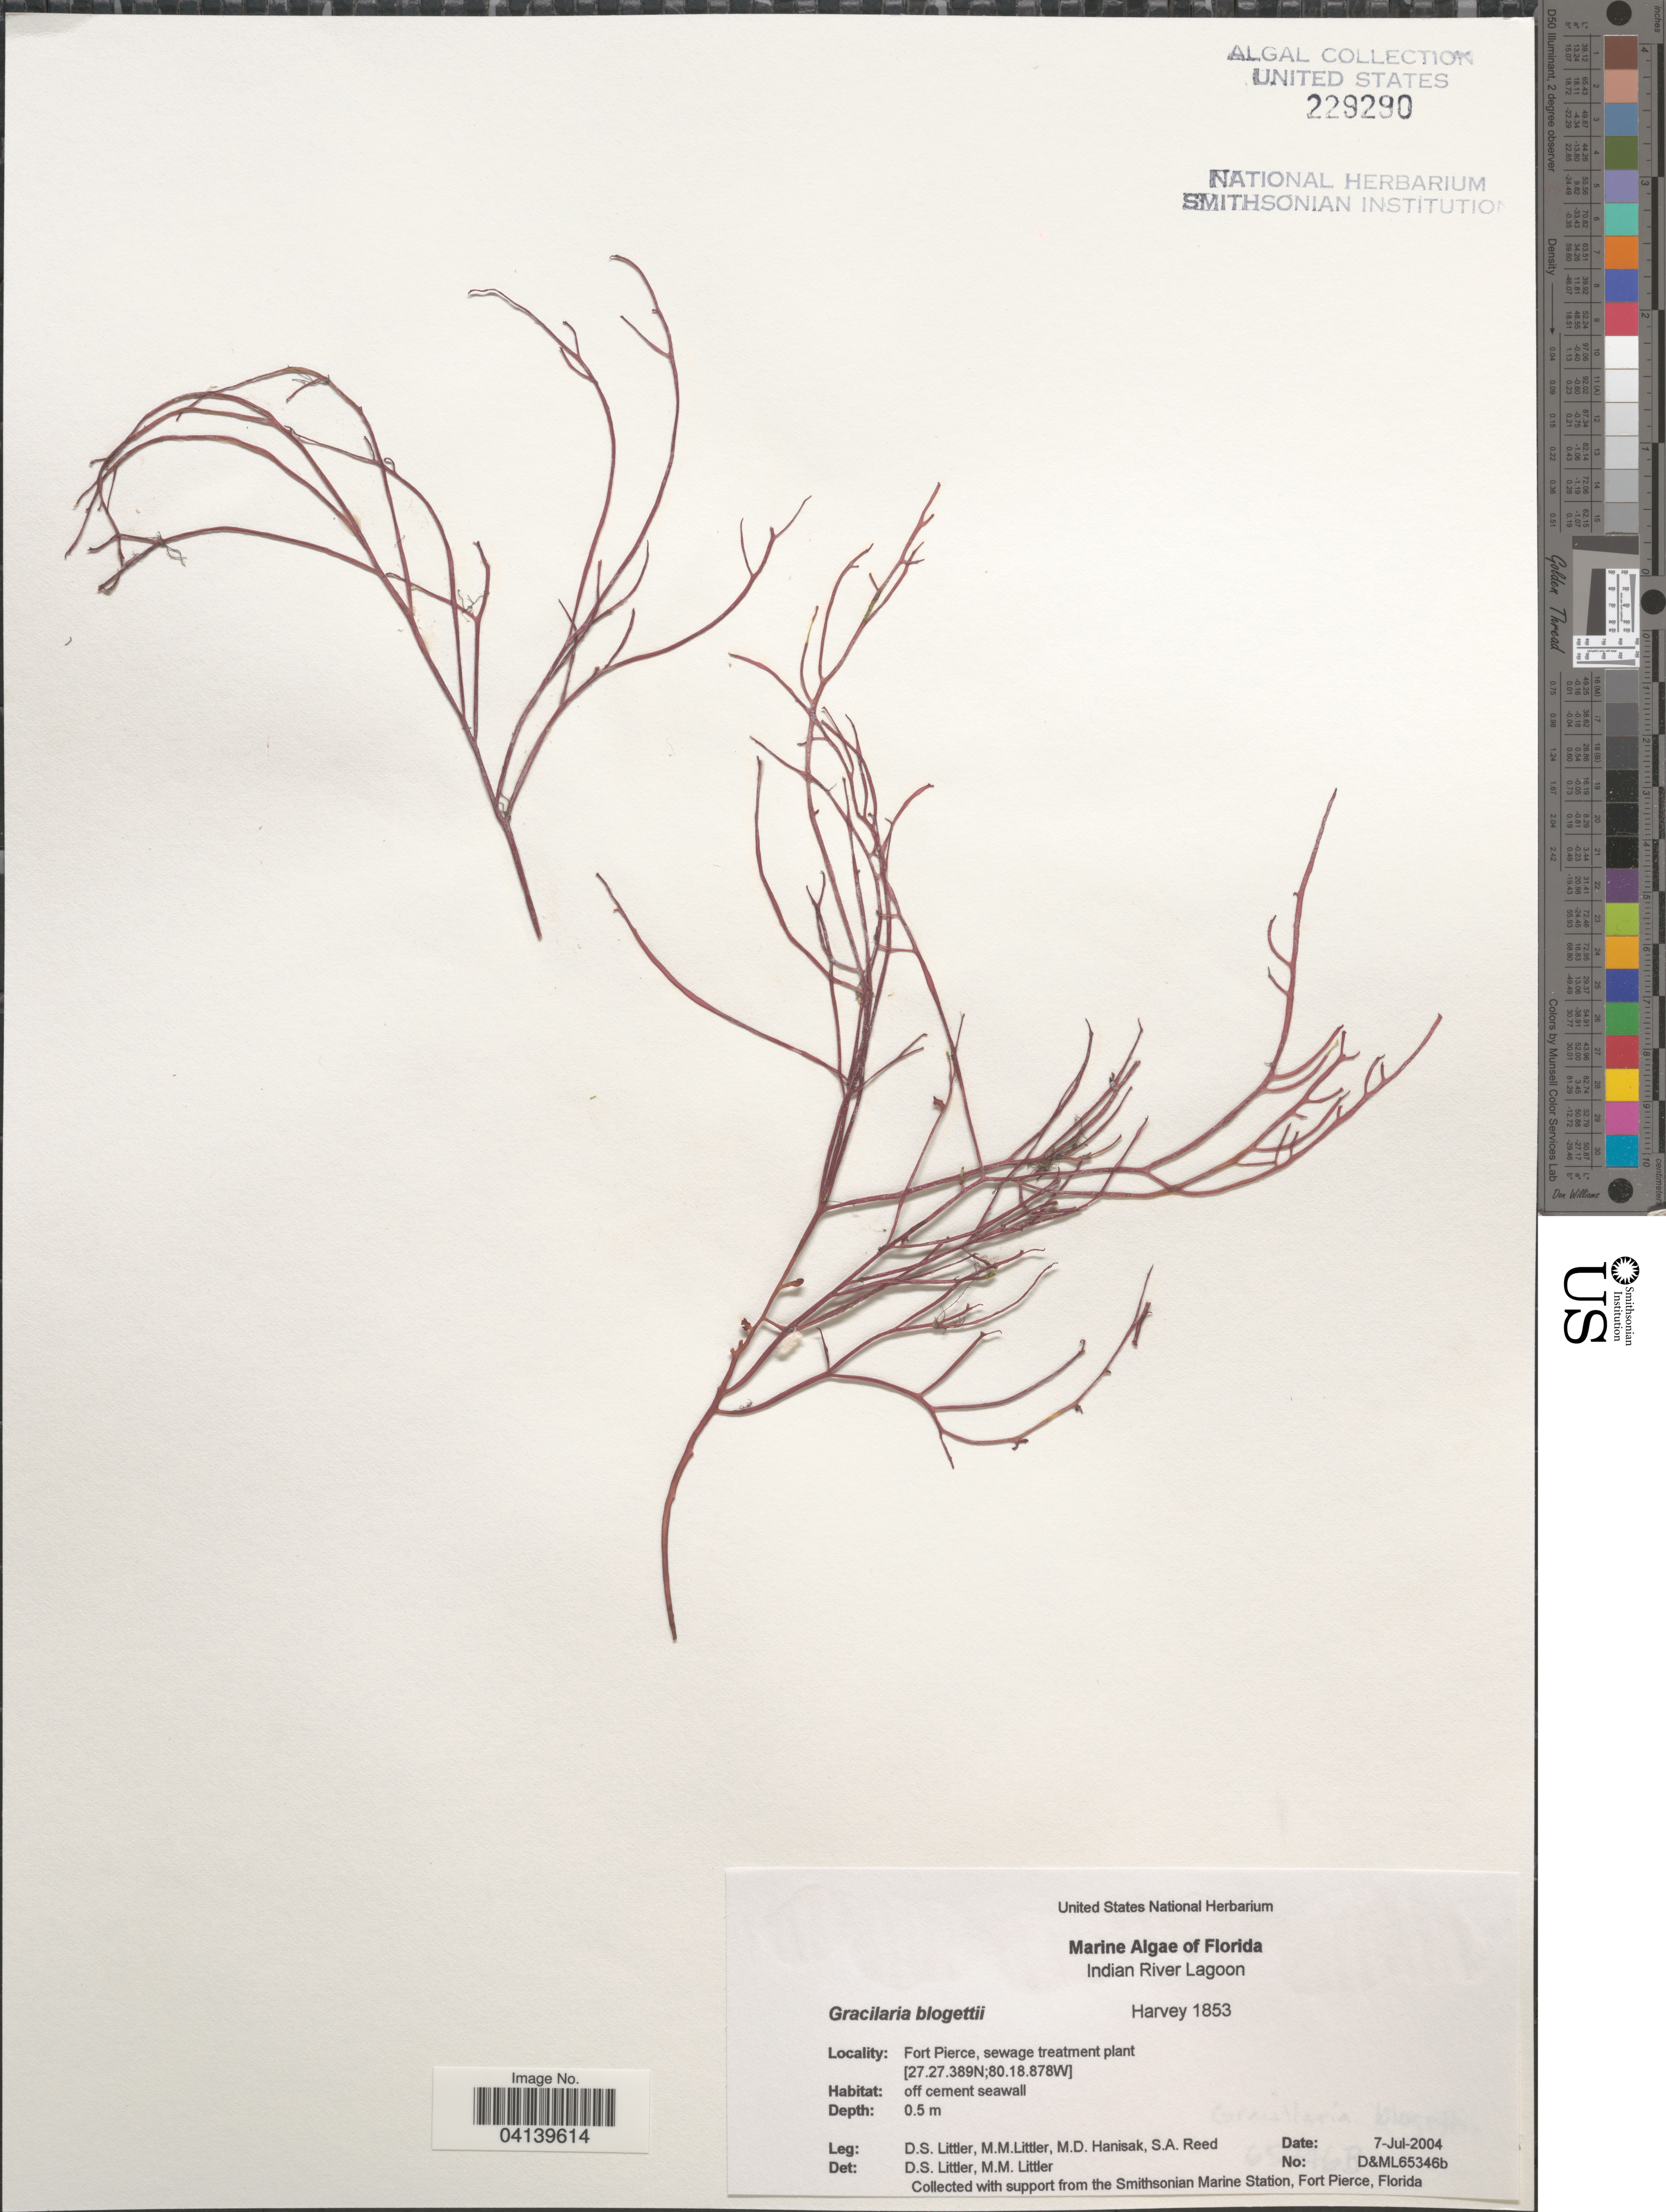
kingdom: Plantae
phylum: Rhodophyta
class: Florideophyceae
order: Gracilariales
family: Gracilariaceae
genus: Gracilaria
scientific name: Gracilaria blodgettii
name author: Harv.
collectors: D. S. Littler, M. Hanisak & S. Reed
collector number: D&ML65346b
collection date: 2004-07-07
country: United States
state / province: Florida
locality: Indian River Lagoon. Fort Pierce, sewage treatment plant.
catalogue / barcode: US 229290